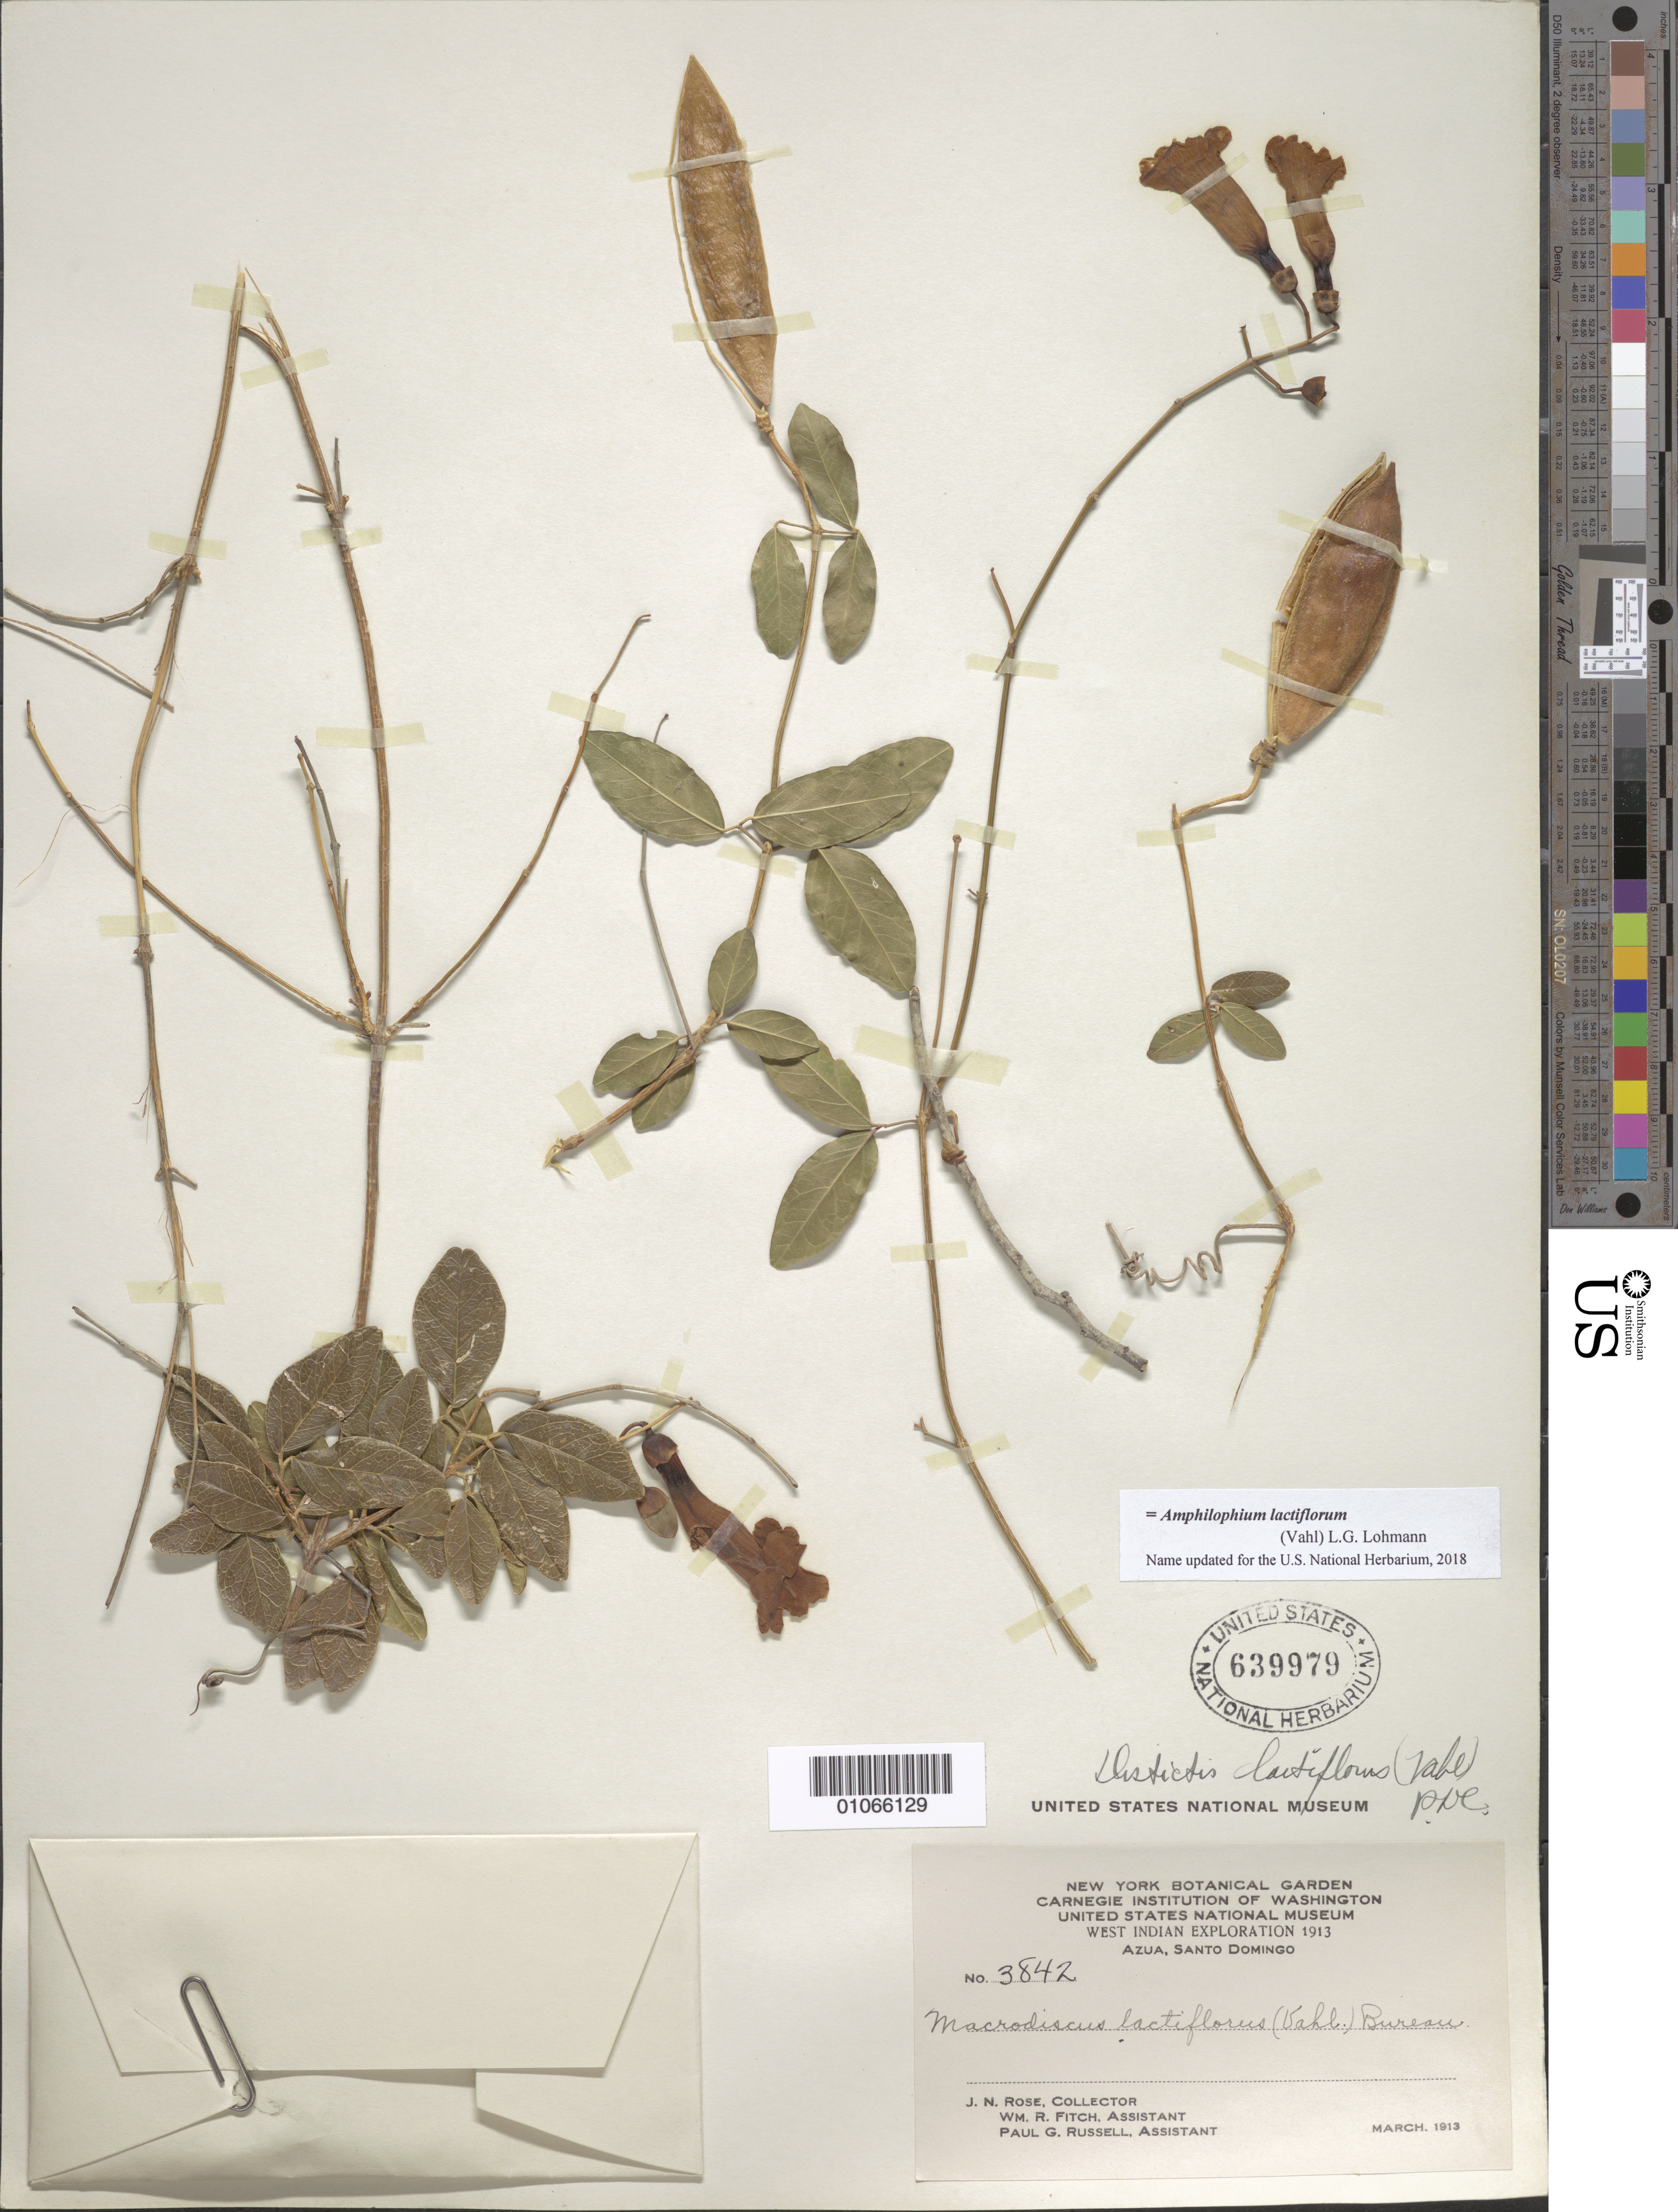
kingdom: Plantae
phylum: Tracheophyta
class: Magnoliopsida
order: Lamiales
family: Bignoniaceae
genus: Amphilophium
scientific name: Amphilophium lactiflorum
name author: (Vahl) L.G. Lohmann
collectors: J. N. Rose, W. R. Fitch & P. G. Russell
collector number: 3842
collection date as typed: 01 Mar 1913 to 31 Mar 1913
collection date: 1913-03-01/1913-03-31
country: Dominican Republic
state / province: Azua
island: Hispaniola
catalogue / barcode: US 639979